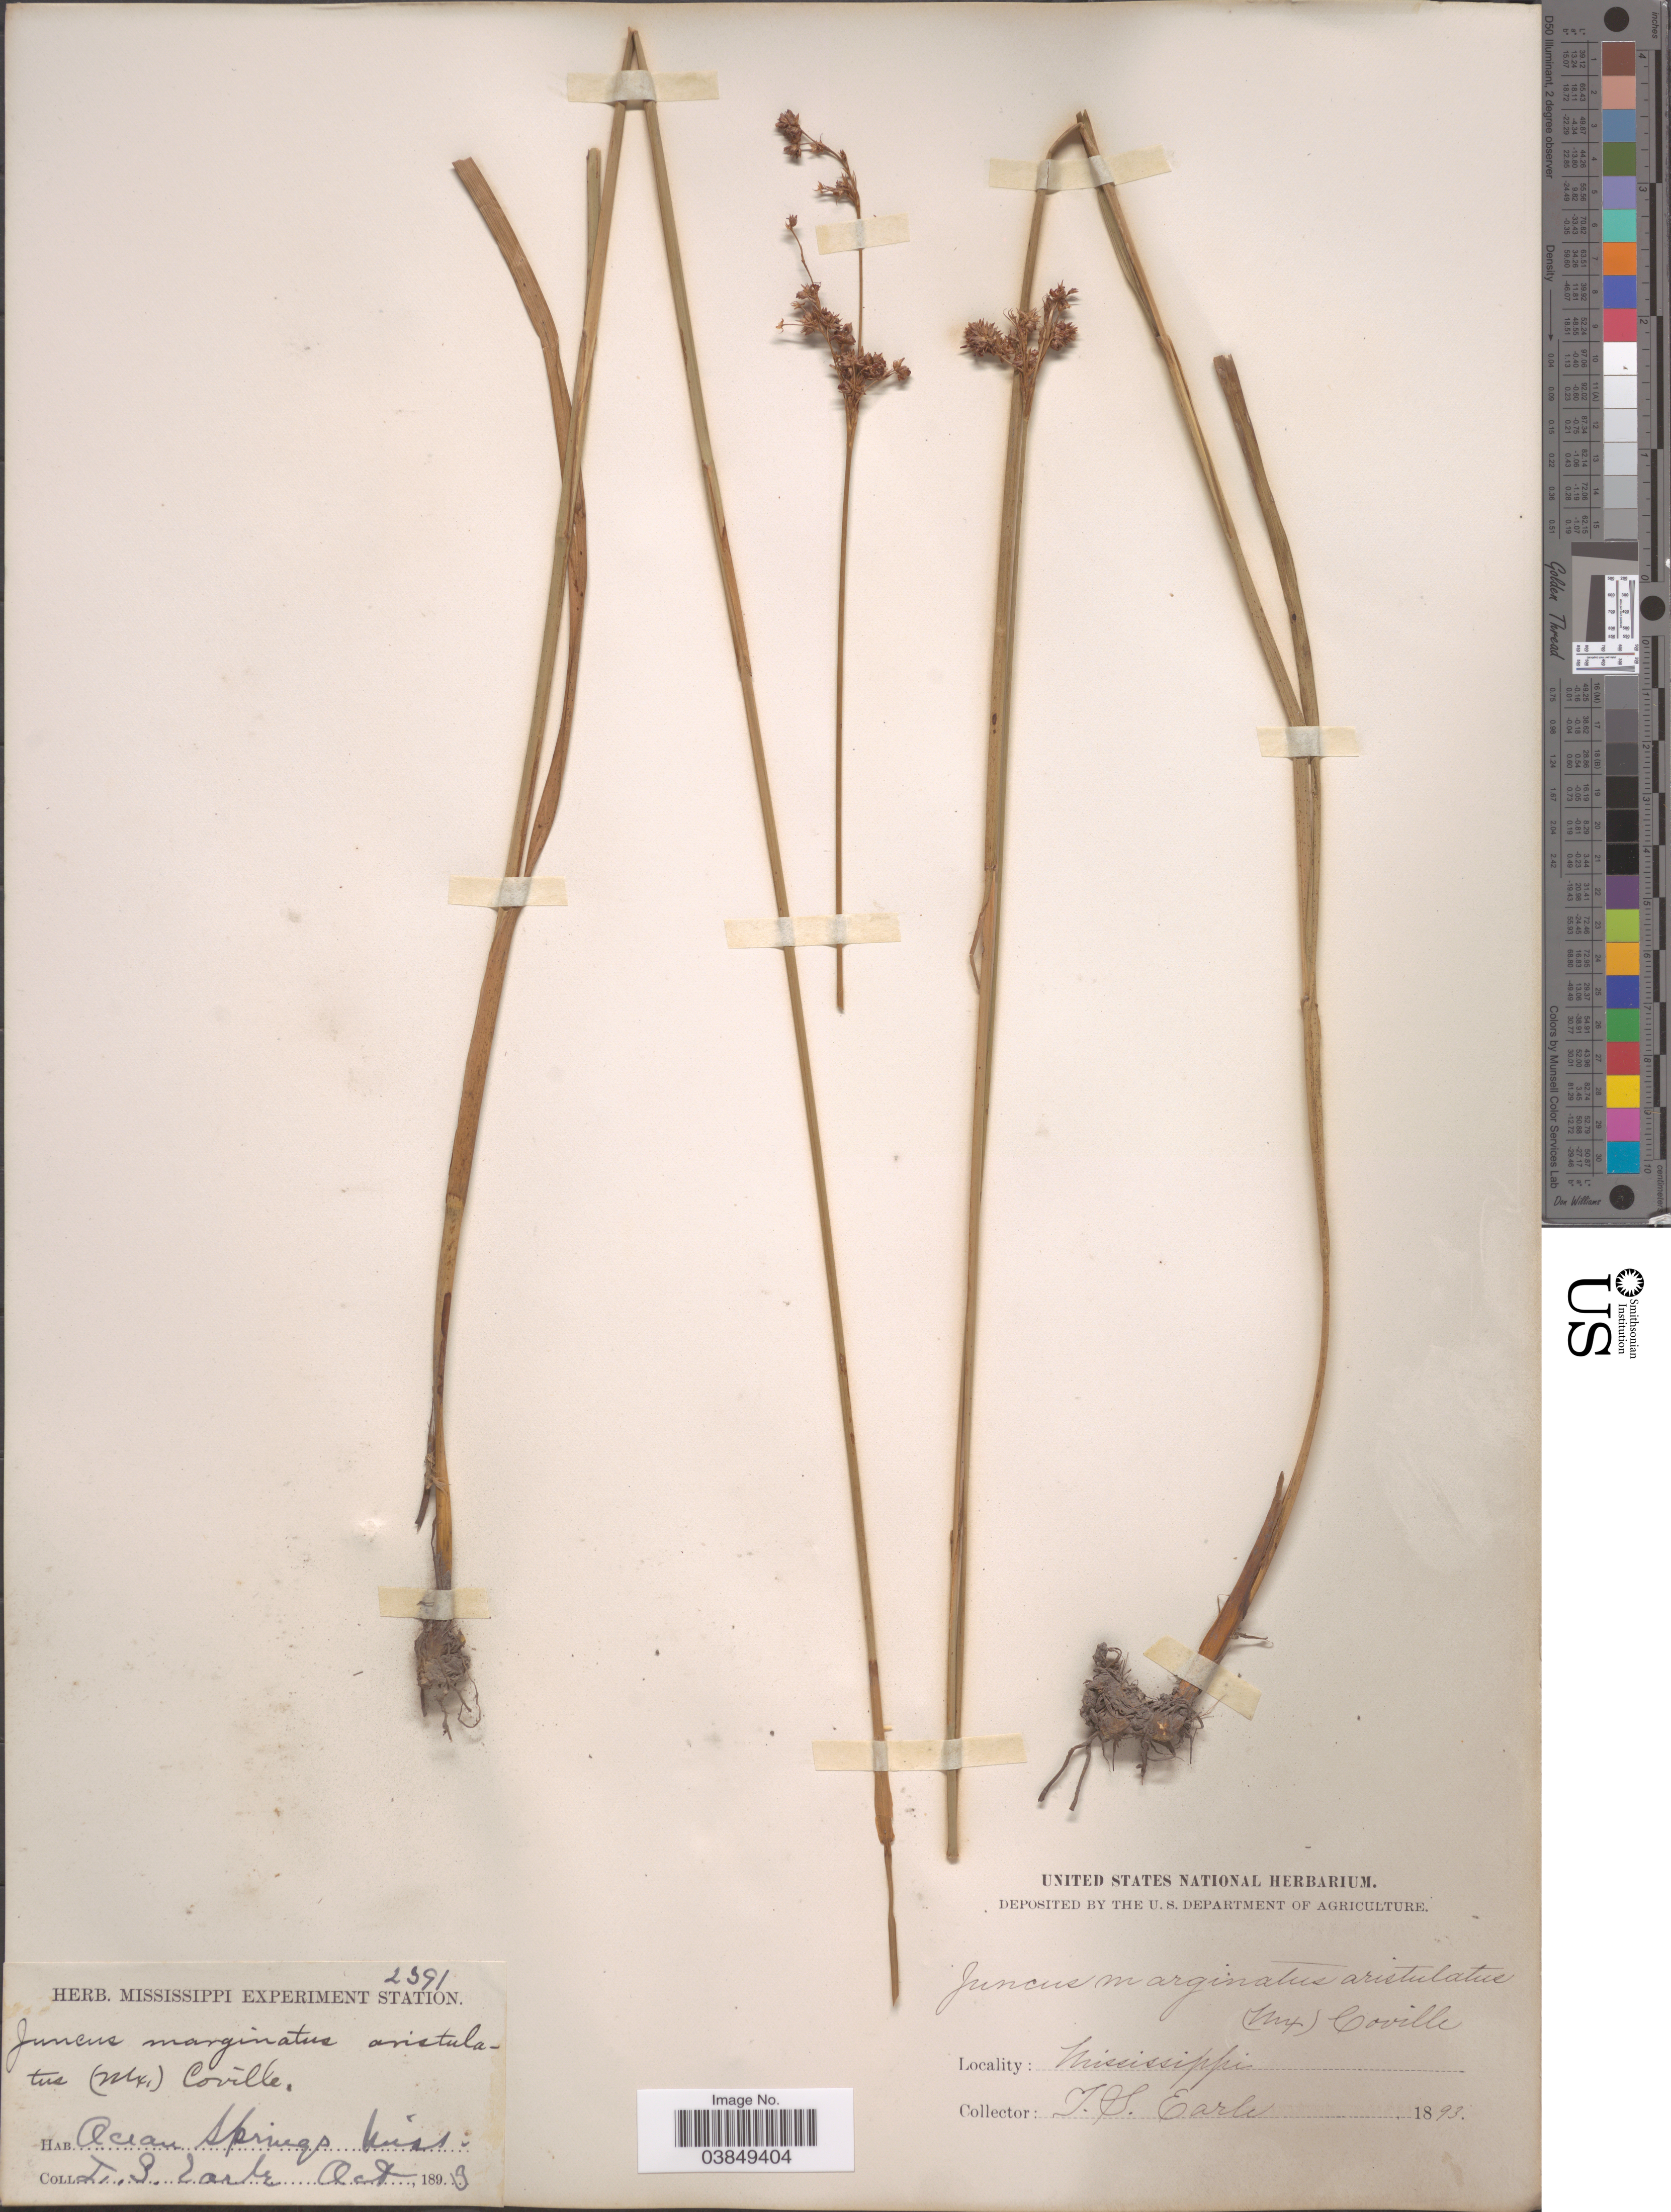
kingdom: Plantae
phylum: Tracheophyta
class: Liliopsida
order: Poales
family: Juncaceae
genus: Juncus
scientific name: Juncus aristulatus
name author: Michx.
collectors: F. S. Earle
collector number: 2391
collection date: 1893-10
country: United States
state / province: Mississippi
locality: Ocean Springs.